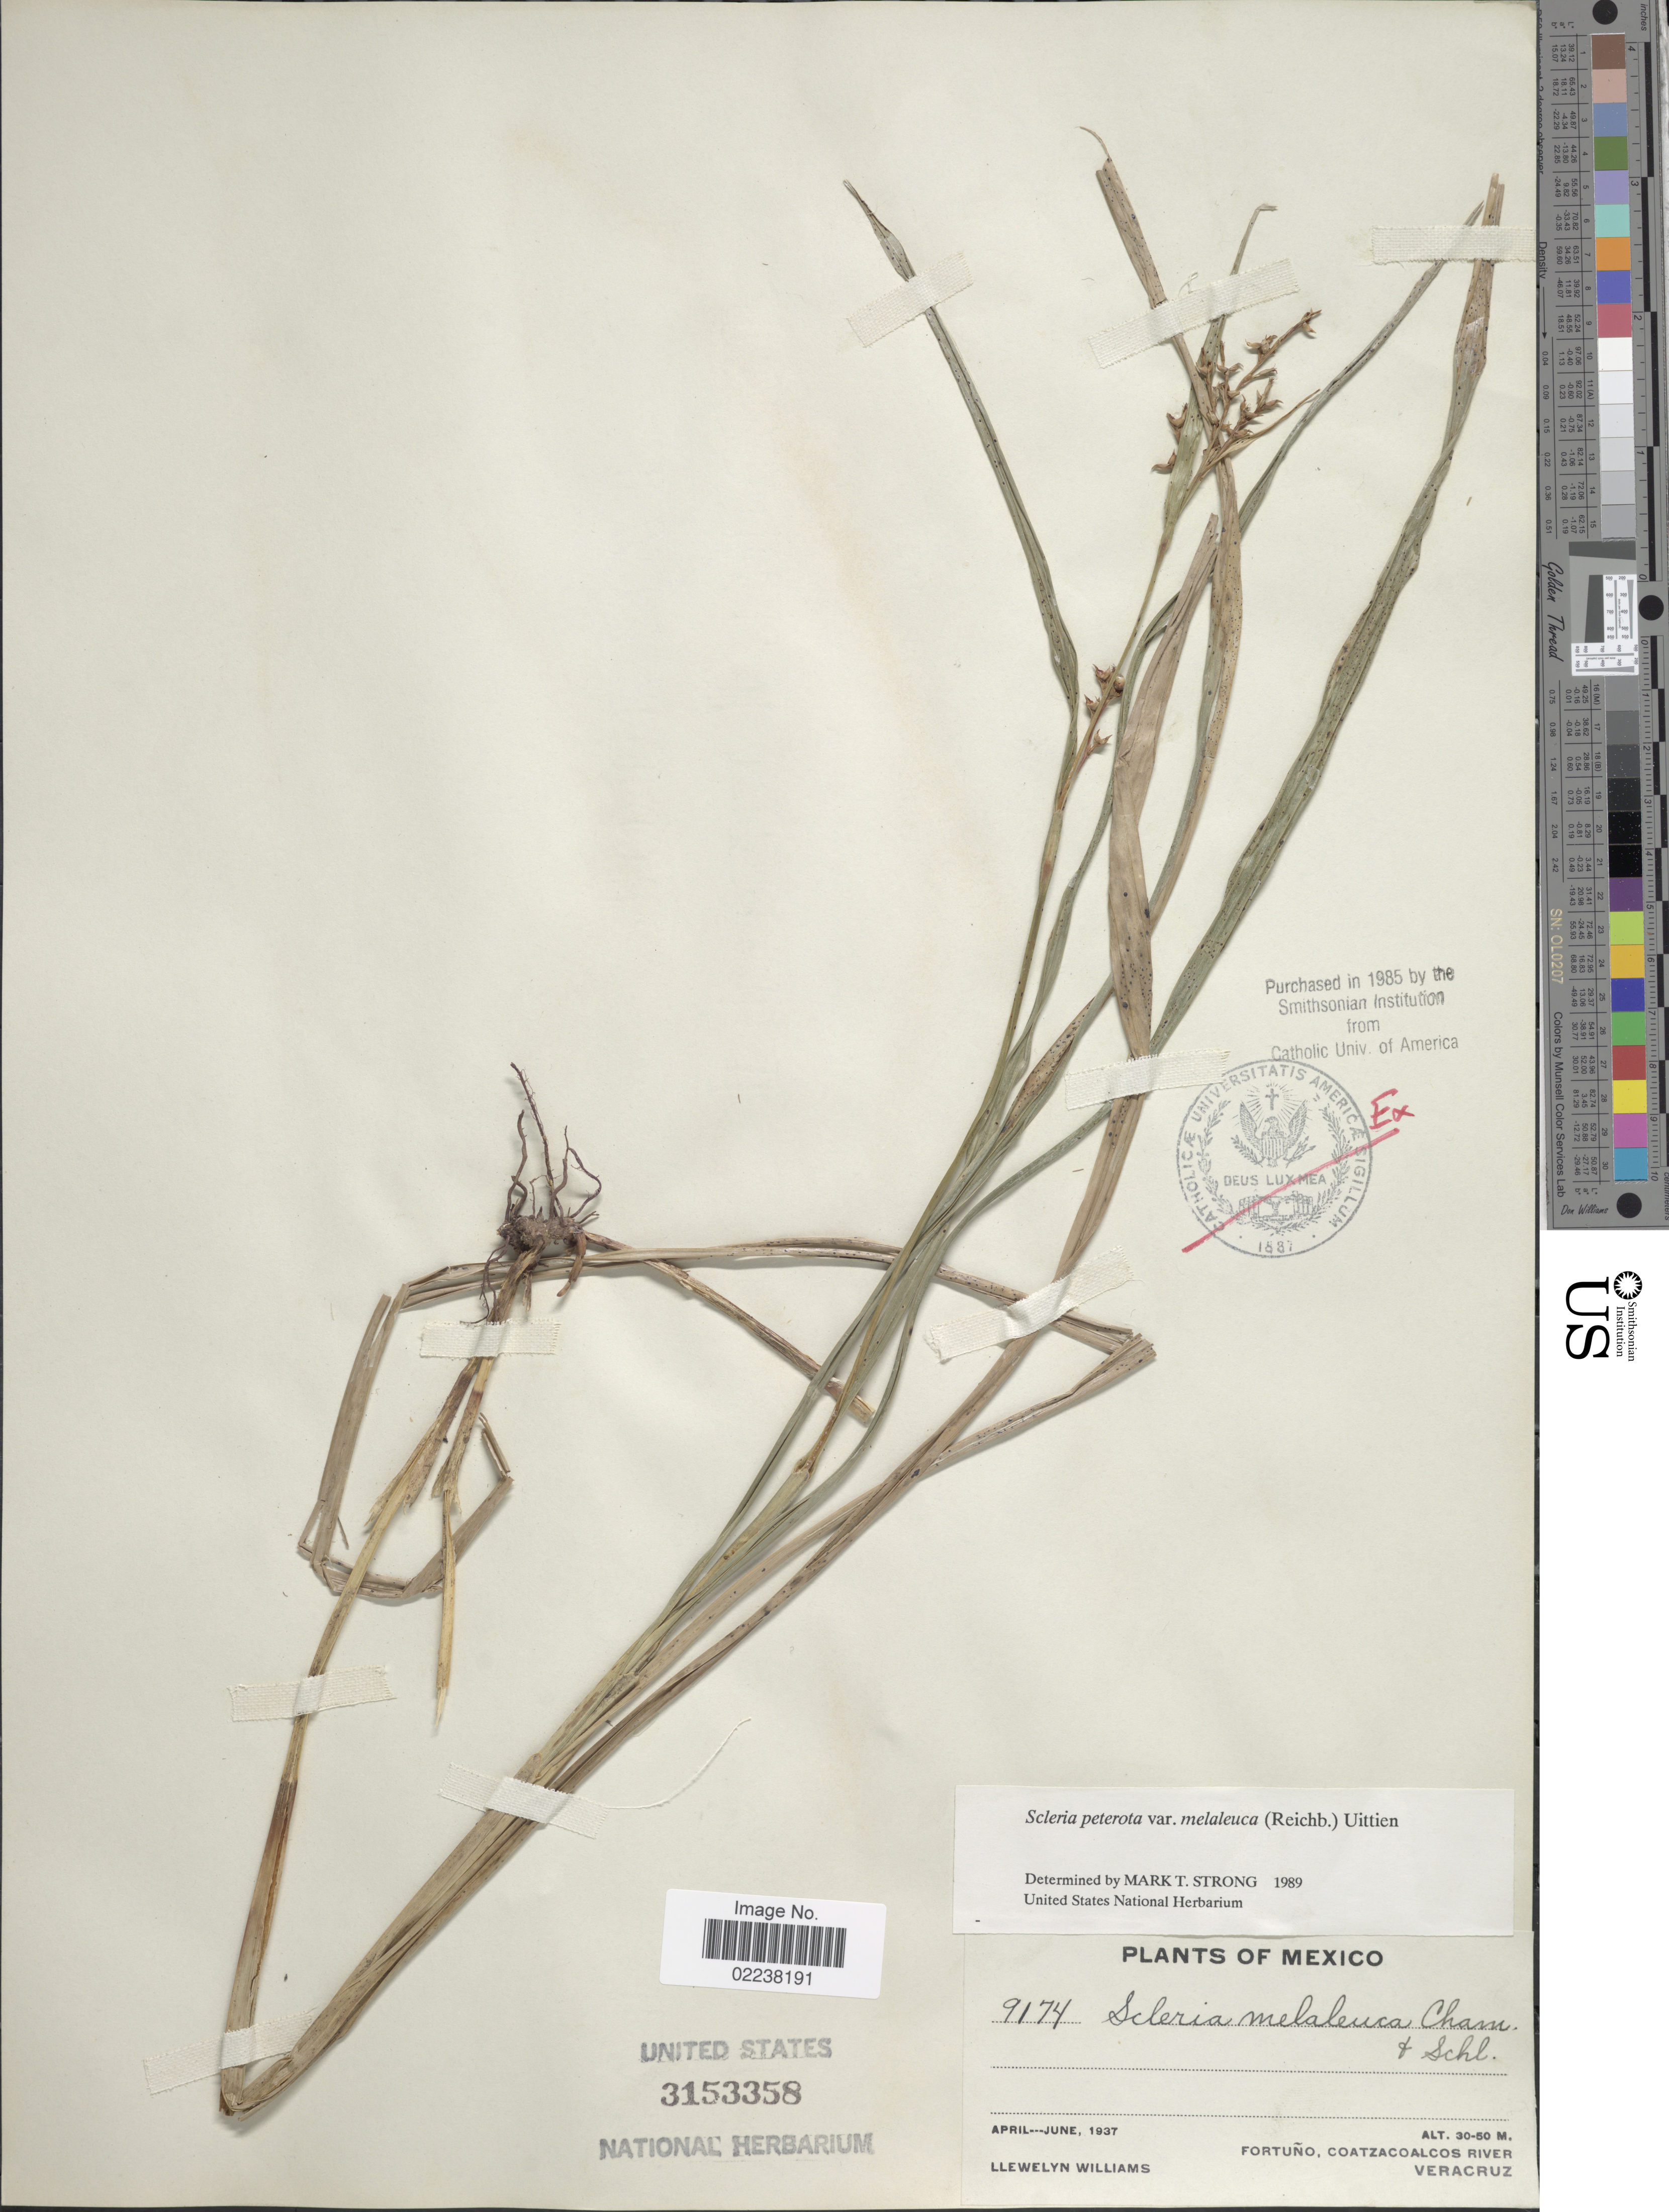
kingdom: Plantae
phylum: Tracheophyta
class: Liliopsida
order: Poales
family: Cyperaceae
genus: Scleria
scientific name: Scleria gaertneri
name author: Raddi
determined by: Strong, Mark T., (BOT), Smithsonian Institution - National Museum of Natural History (UNITED STATES)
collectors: Ll. Williams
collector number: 9174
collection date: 1937-04/1937-06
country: Mexico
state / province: Veracruz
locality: Fortuno, Coatzacoalcos River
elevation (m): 30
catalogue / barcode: US 3153358